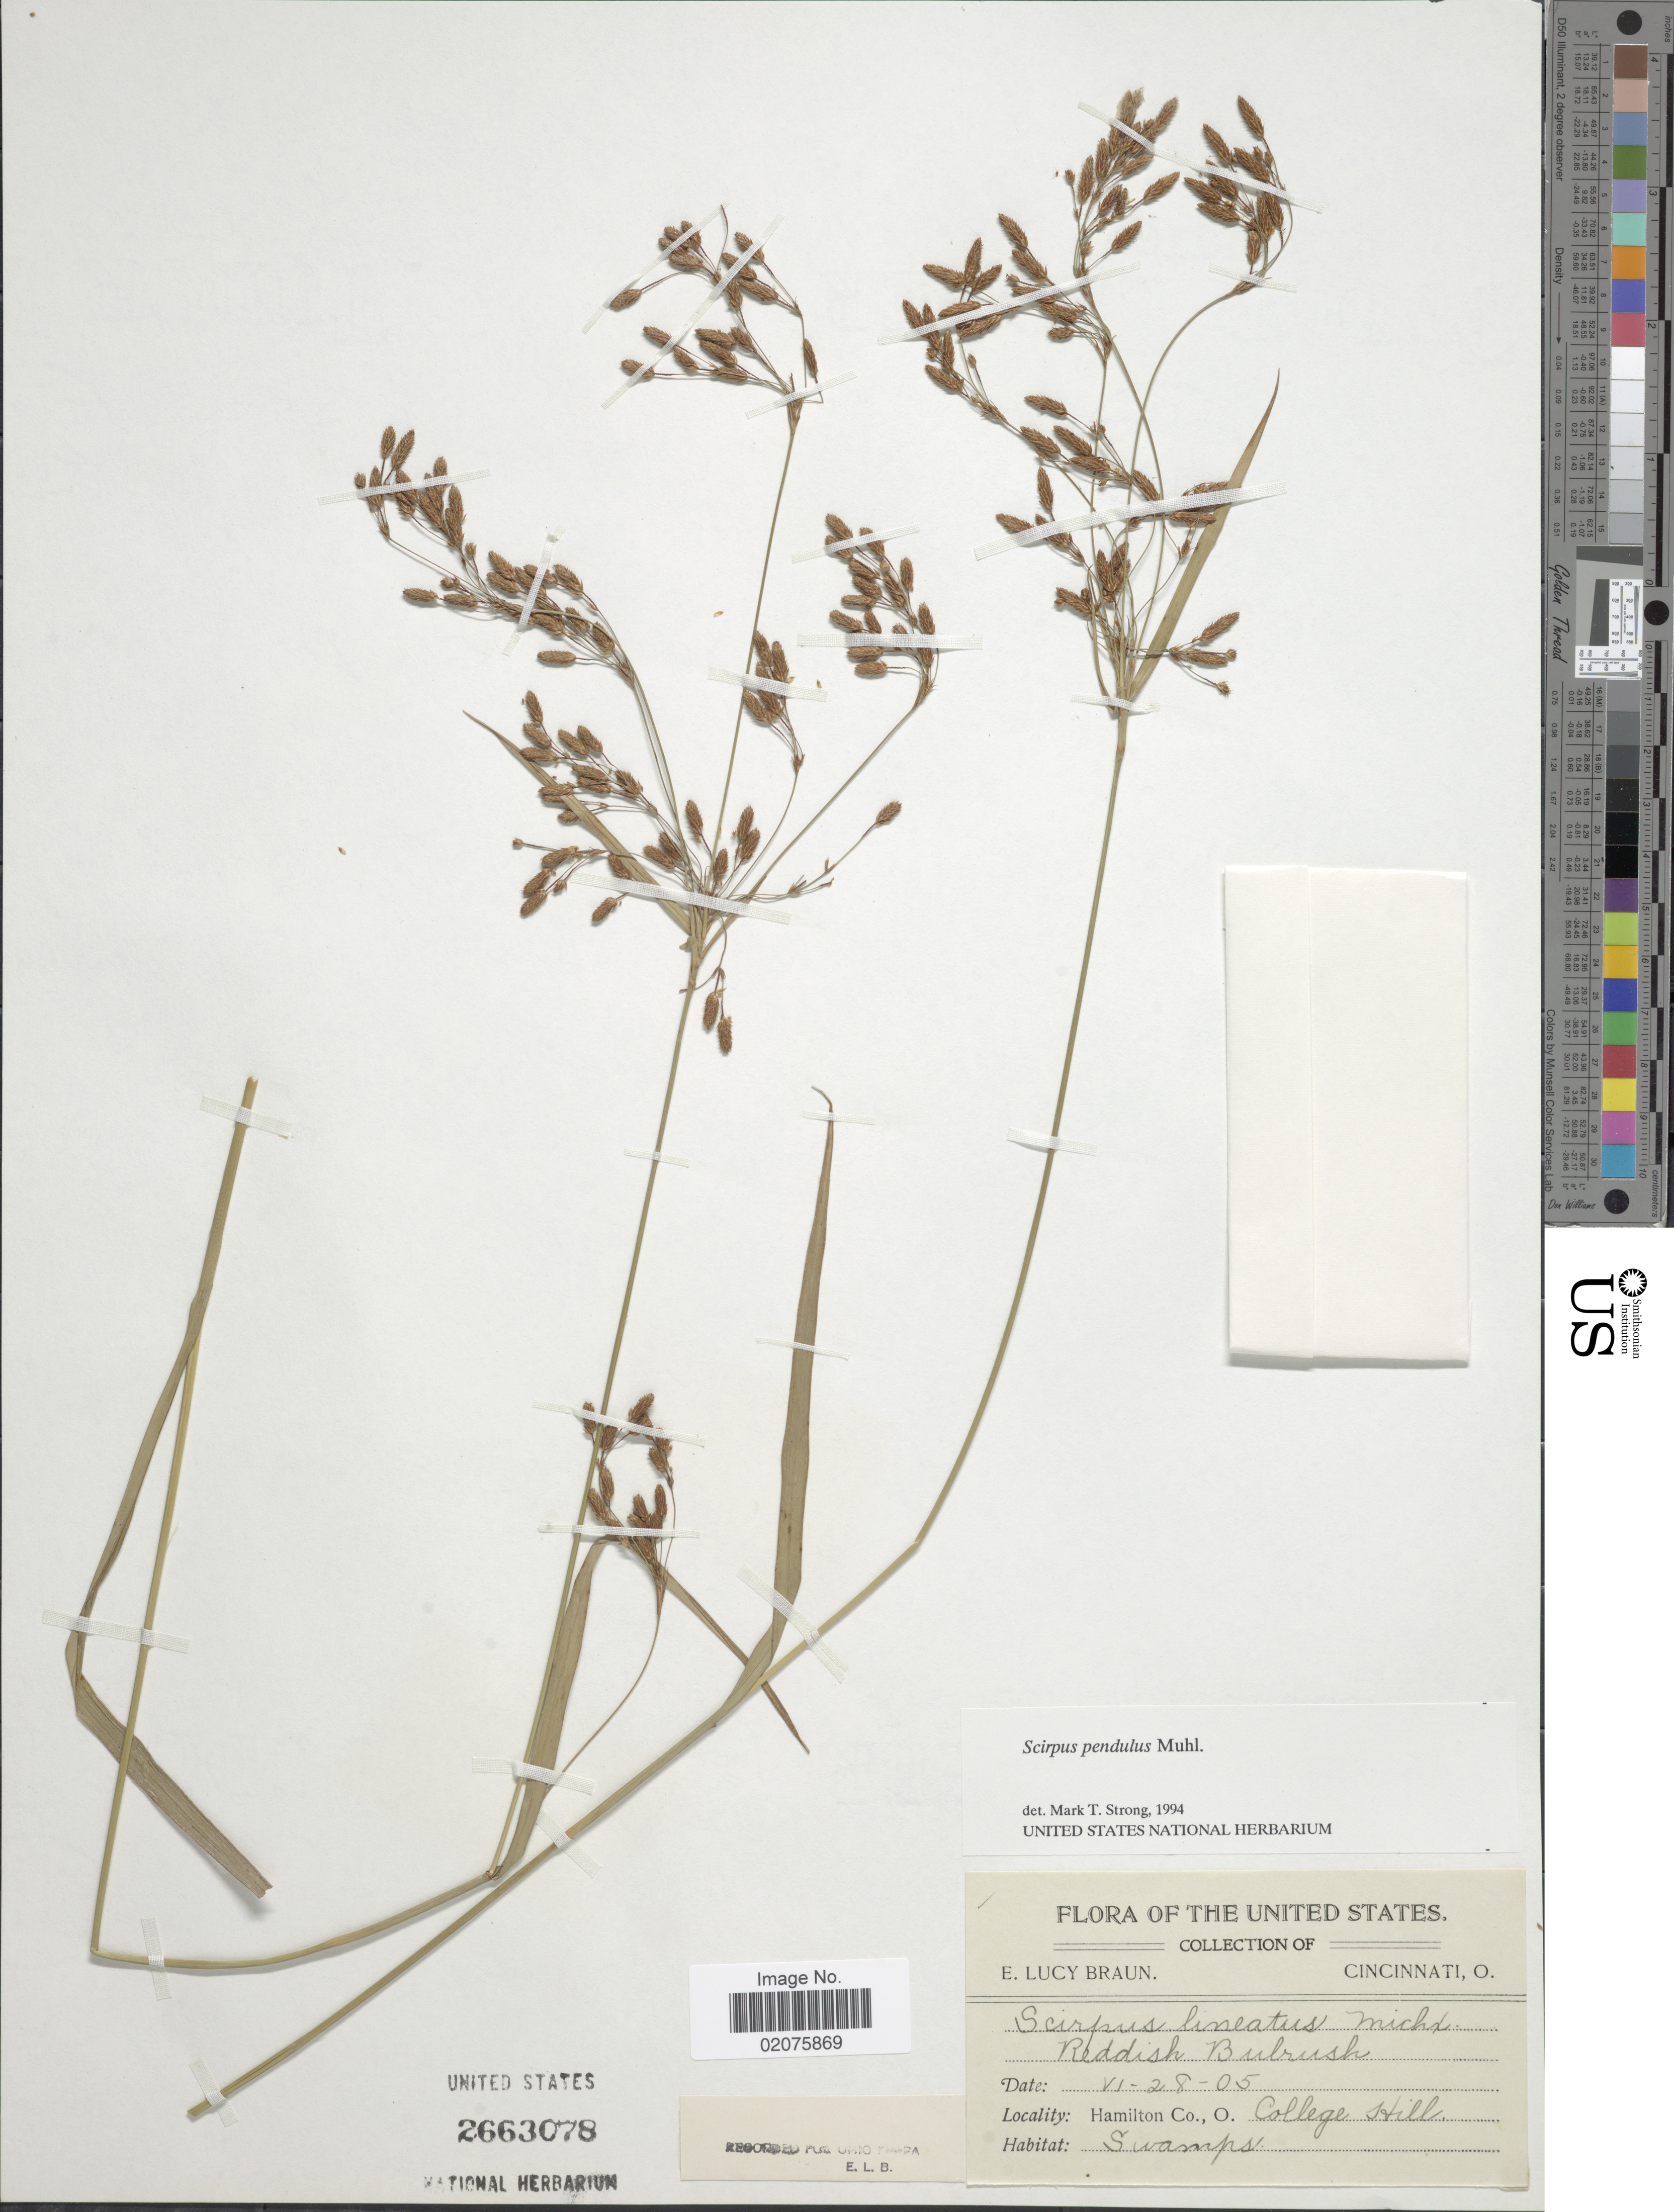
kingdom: Plantae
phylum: Tracheophyta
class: Liliopsida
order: Poales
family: Cyperaceae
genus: Scirpus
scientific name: Scirpus pendulus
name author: Muhl.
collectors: E. L. Braun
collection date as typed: Transcribed d/m/y: 28/6/5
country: United States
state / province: Ohio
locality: Hamilton Co., O. College Hill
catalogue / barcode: US 2663078